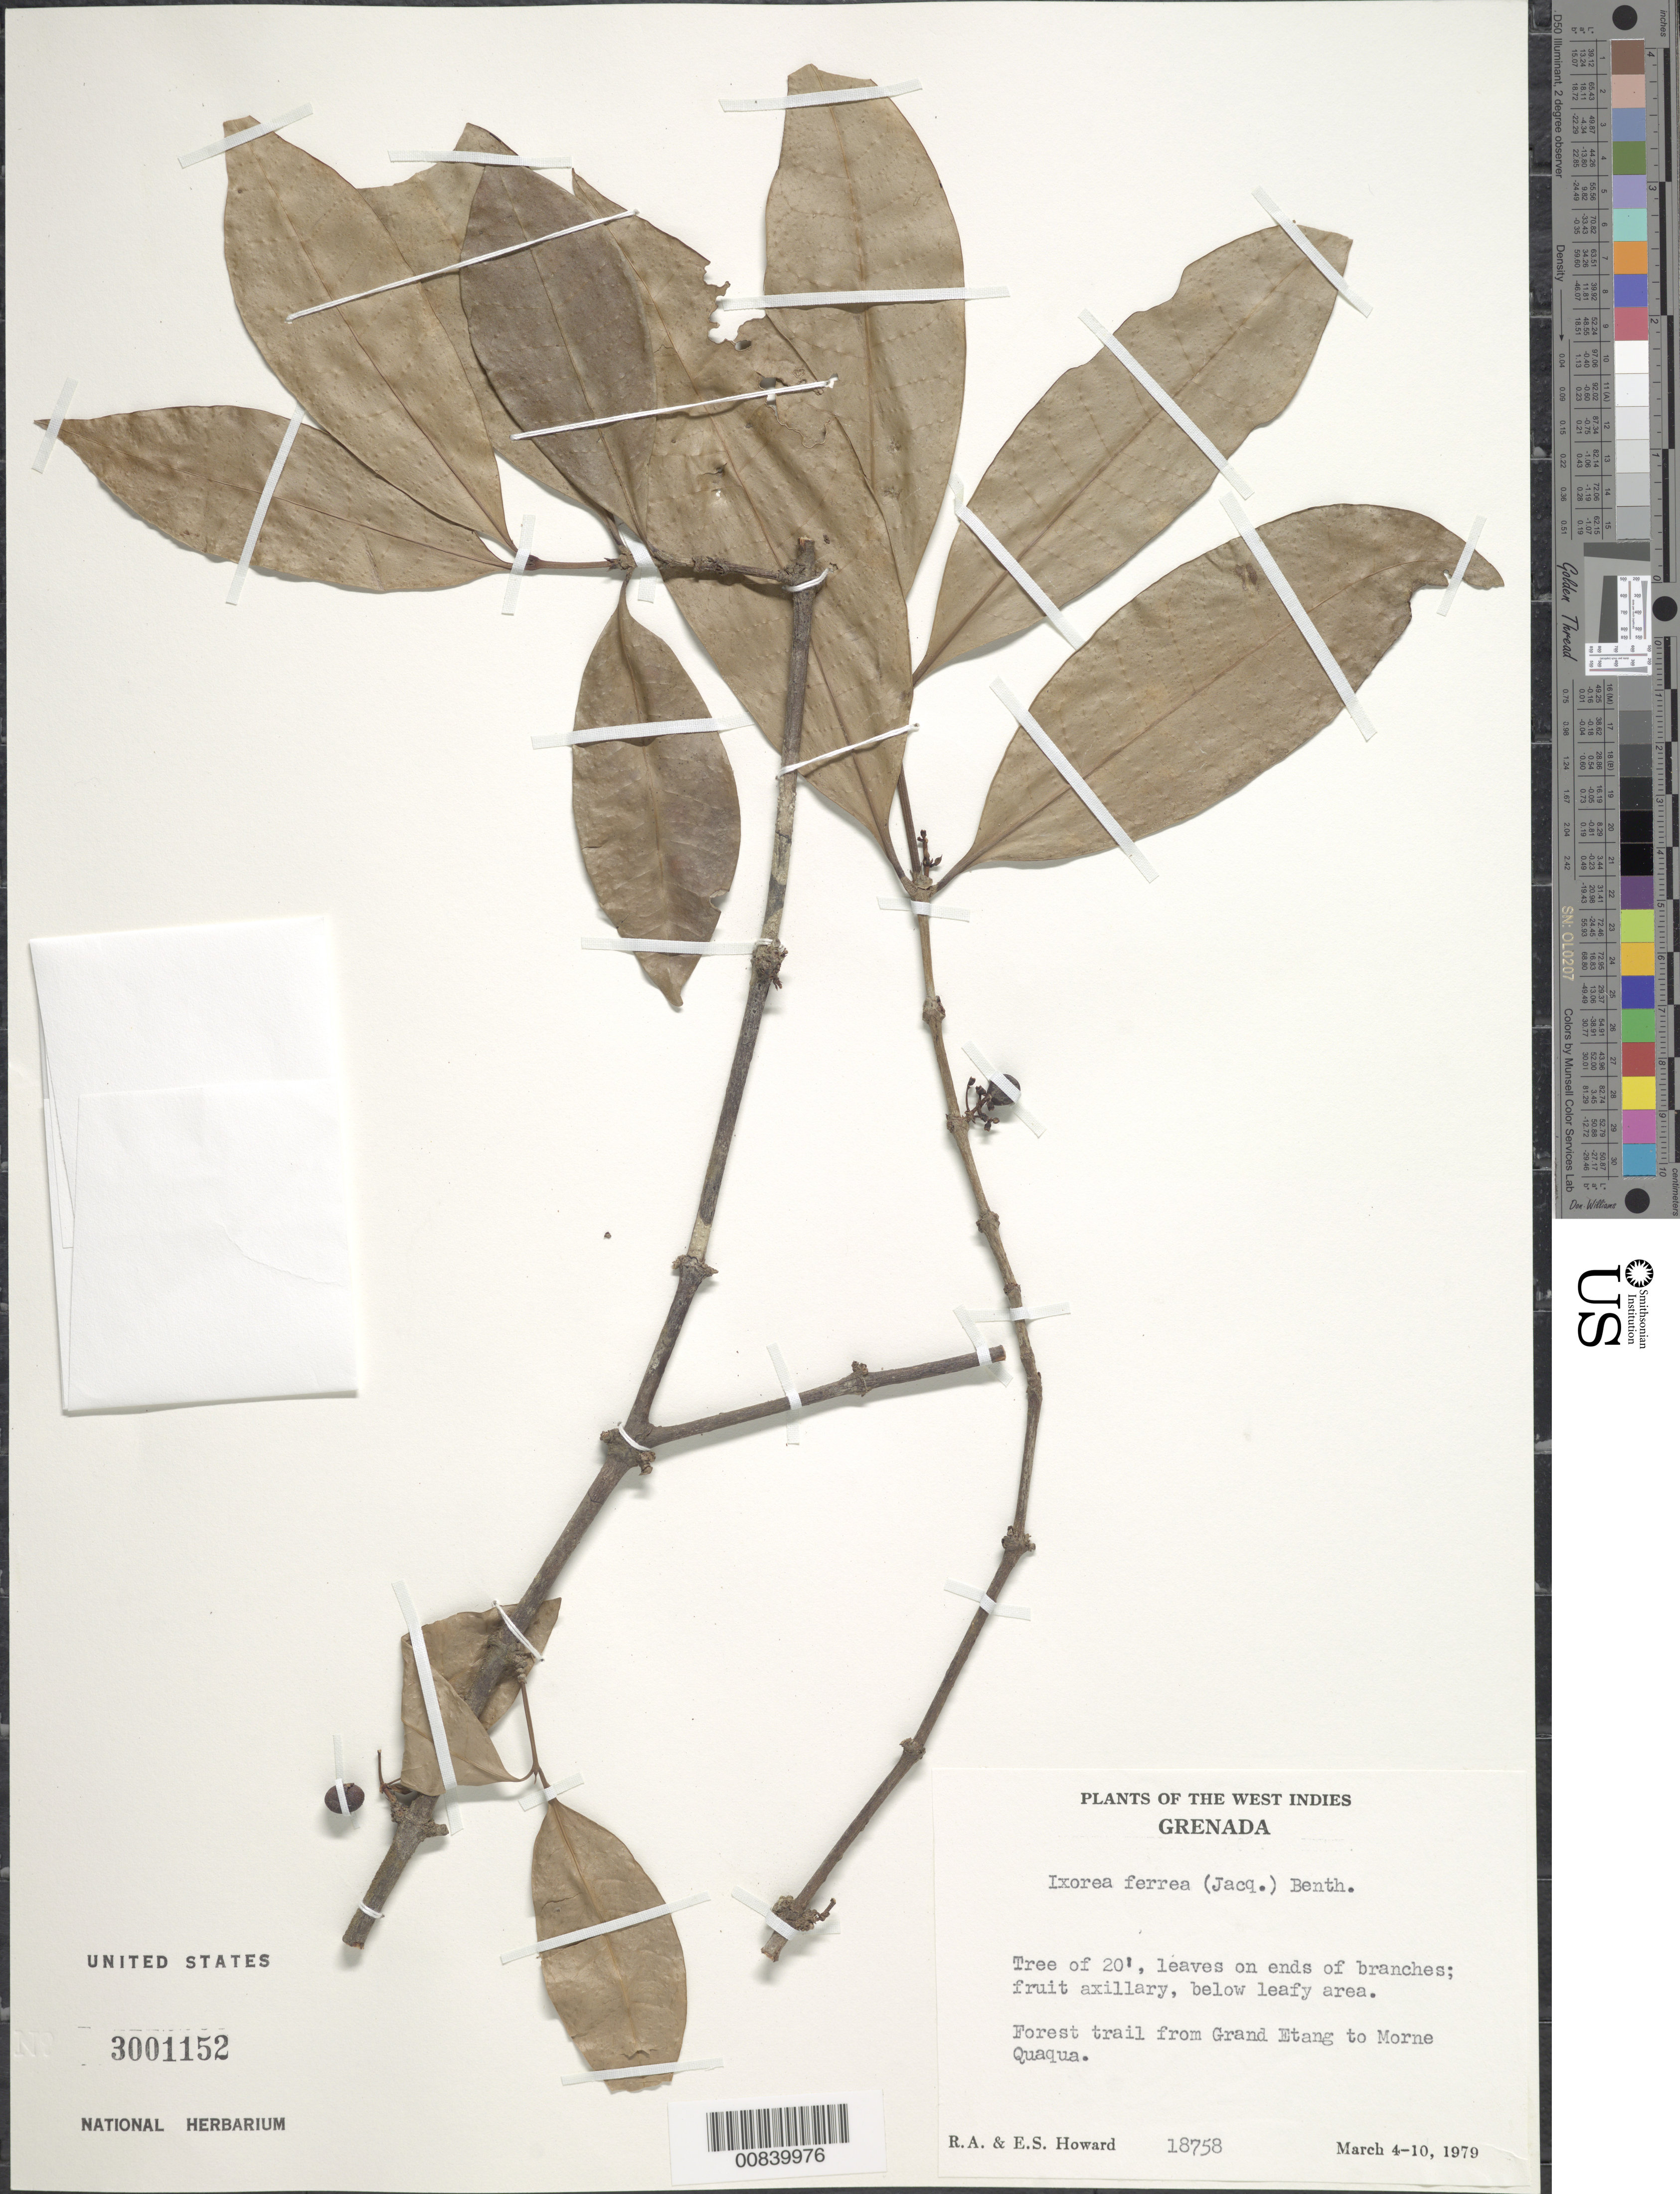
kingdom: Plantae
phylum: Tracheophyta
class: Magnoliopsida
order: Gentianales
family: Rubiaceae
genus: Ixora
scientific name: Ixora ferrea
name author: (Jacq.) Benth.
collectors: R. A. Howard & E. S. Howard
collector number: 18758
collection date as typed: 04 Mar 1979 to 10 Mar 1979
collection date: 1979-03-04/1979-03-10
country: Grenada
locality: Trail from Grand Etang to Morne Quaqua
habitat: Along forest trail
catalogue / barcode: US 3001152